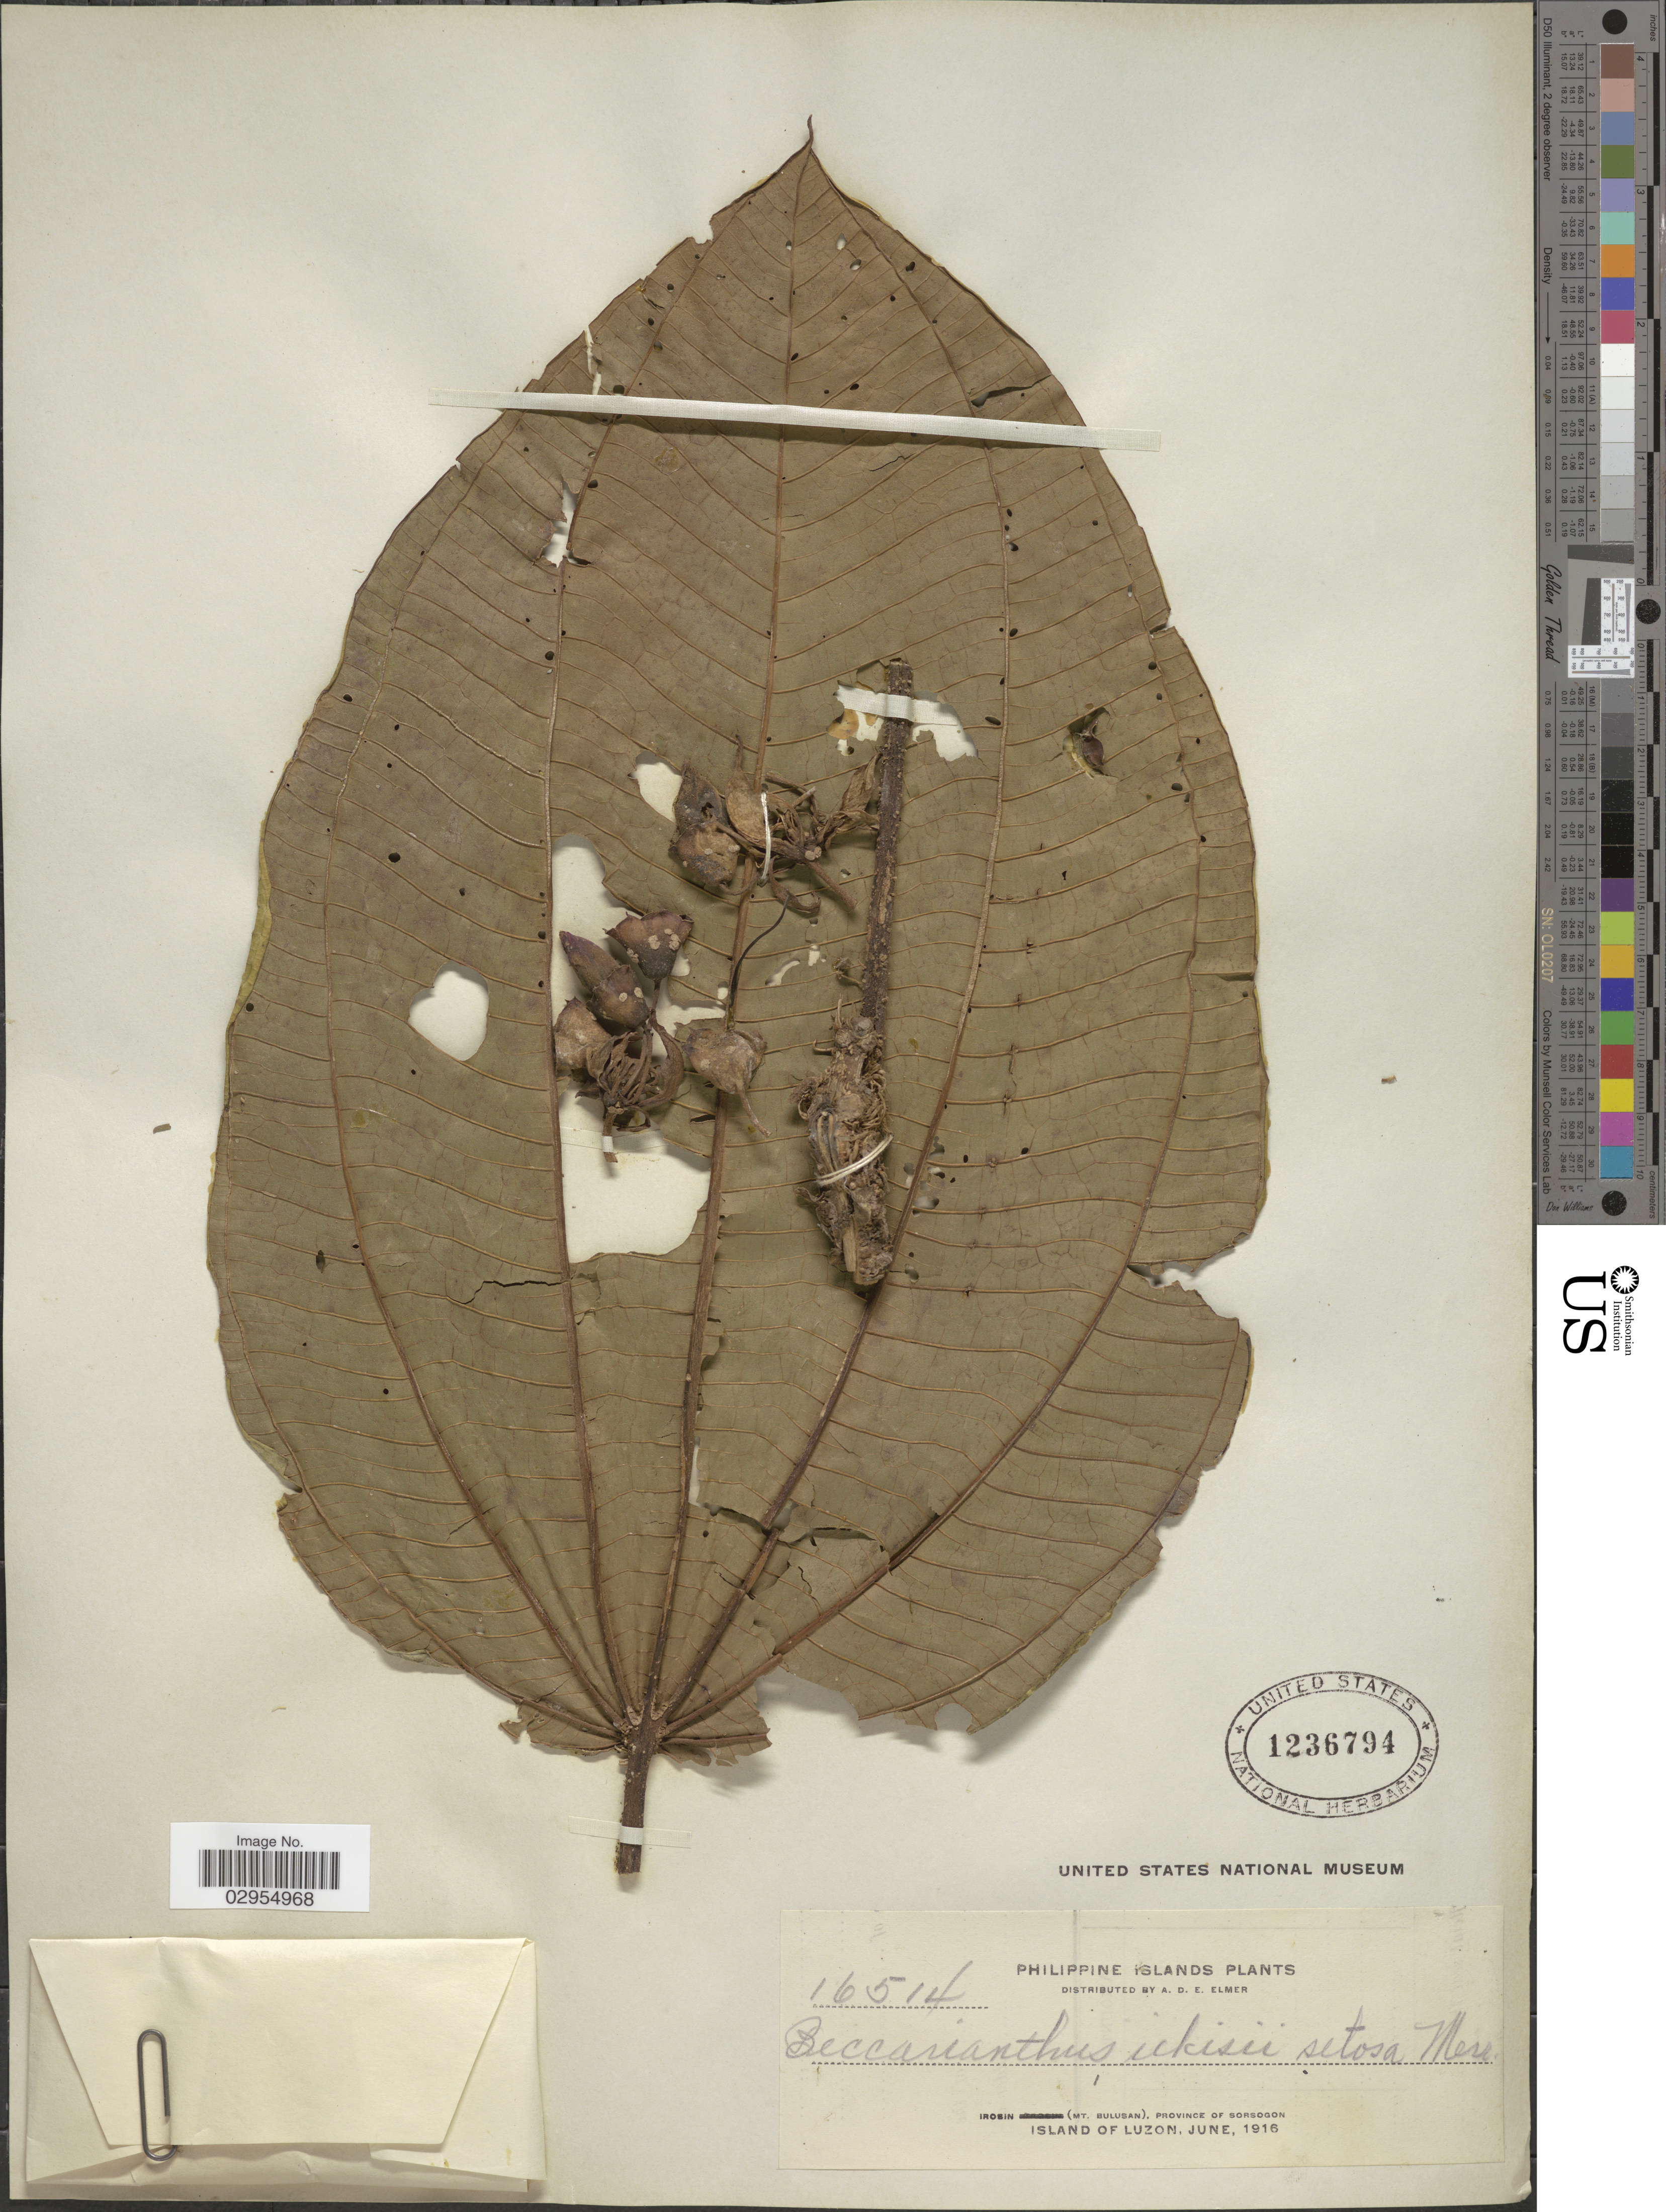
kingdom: Plantae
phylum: Tracheophyta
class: Magnoliopsida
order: Myrtales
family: Melastomataceae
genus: Beccarianthus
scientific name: Beccarianthus ickisii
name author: Merr.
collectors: A. D. E. Elmer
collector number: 16514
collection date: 1916-06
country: Philippines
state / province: Bicol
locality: Irosin (Mt. Bulusan), Province of Sorsogon, Island of Luzon.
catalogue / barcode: US 1236794